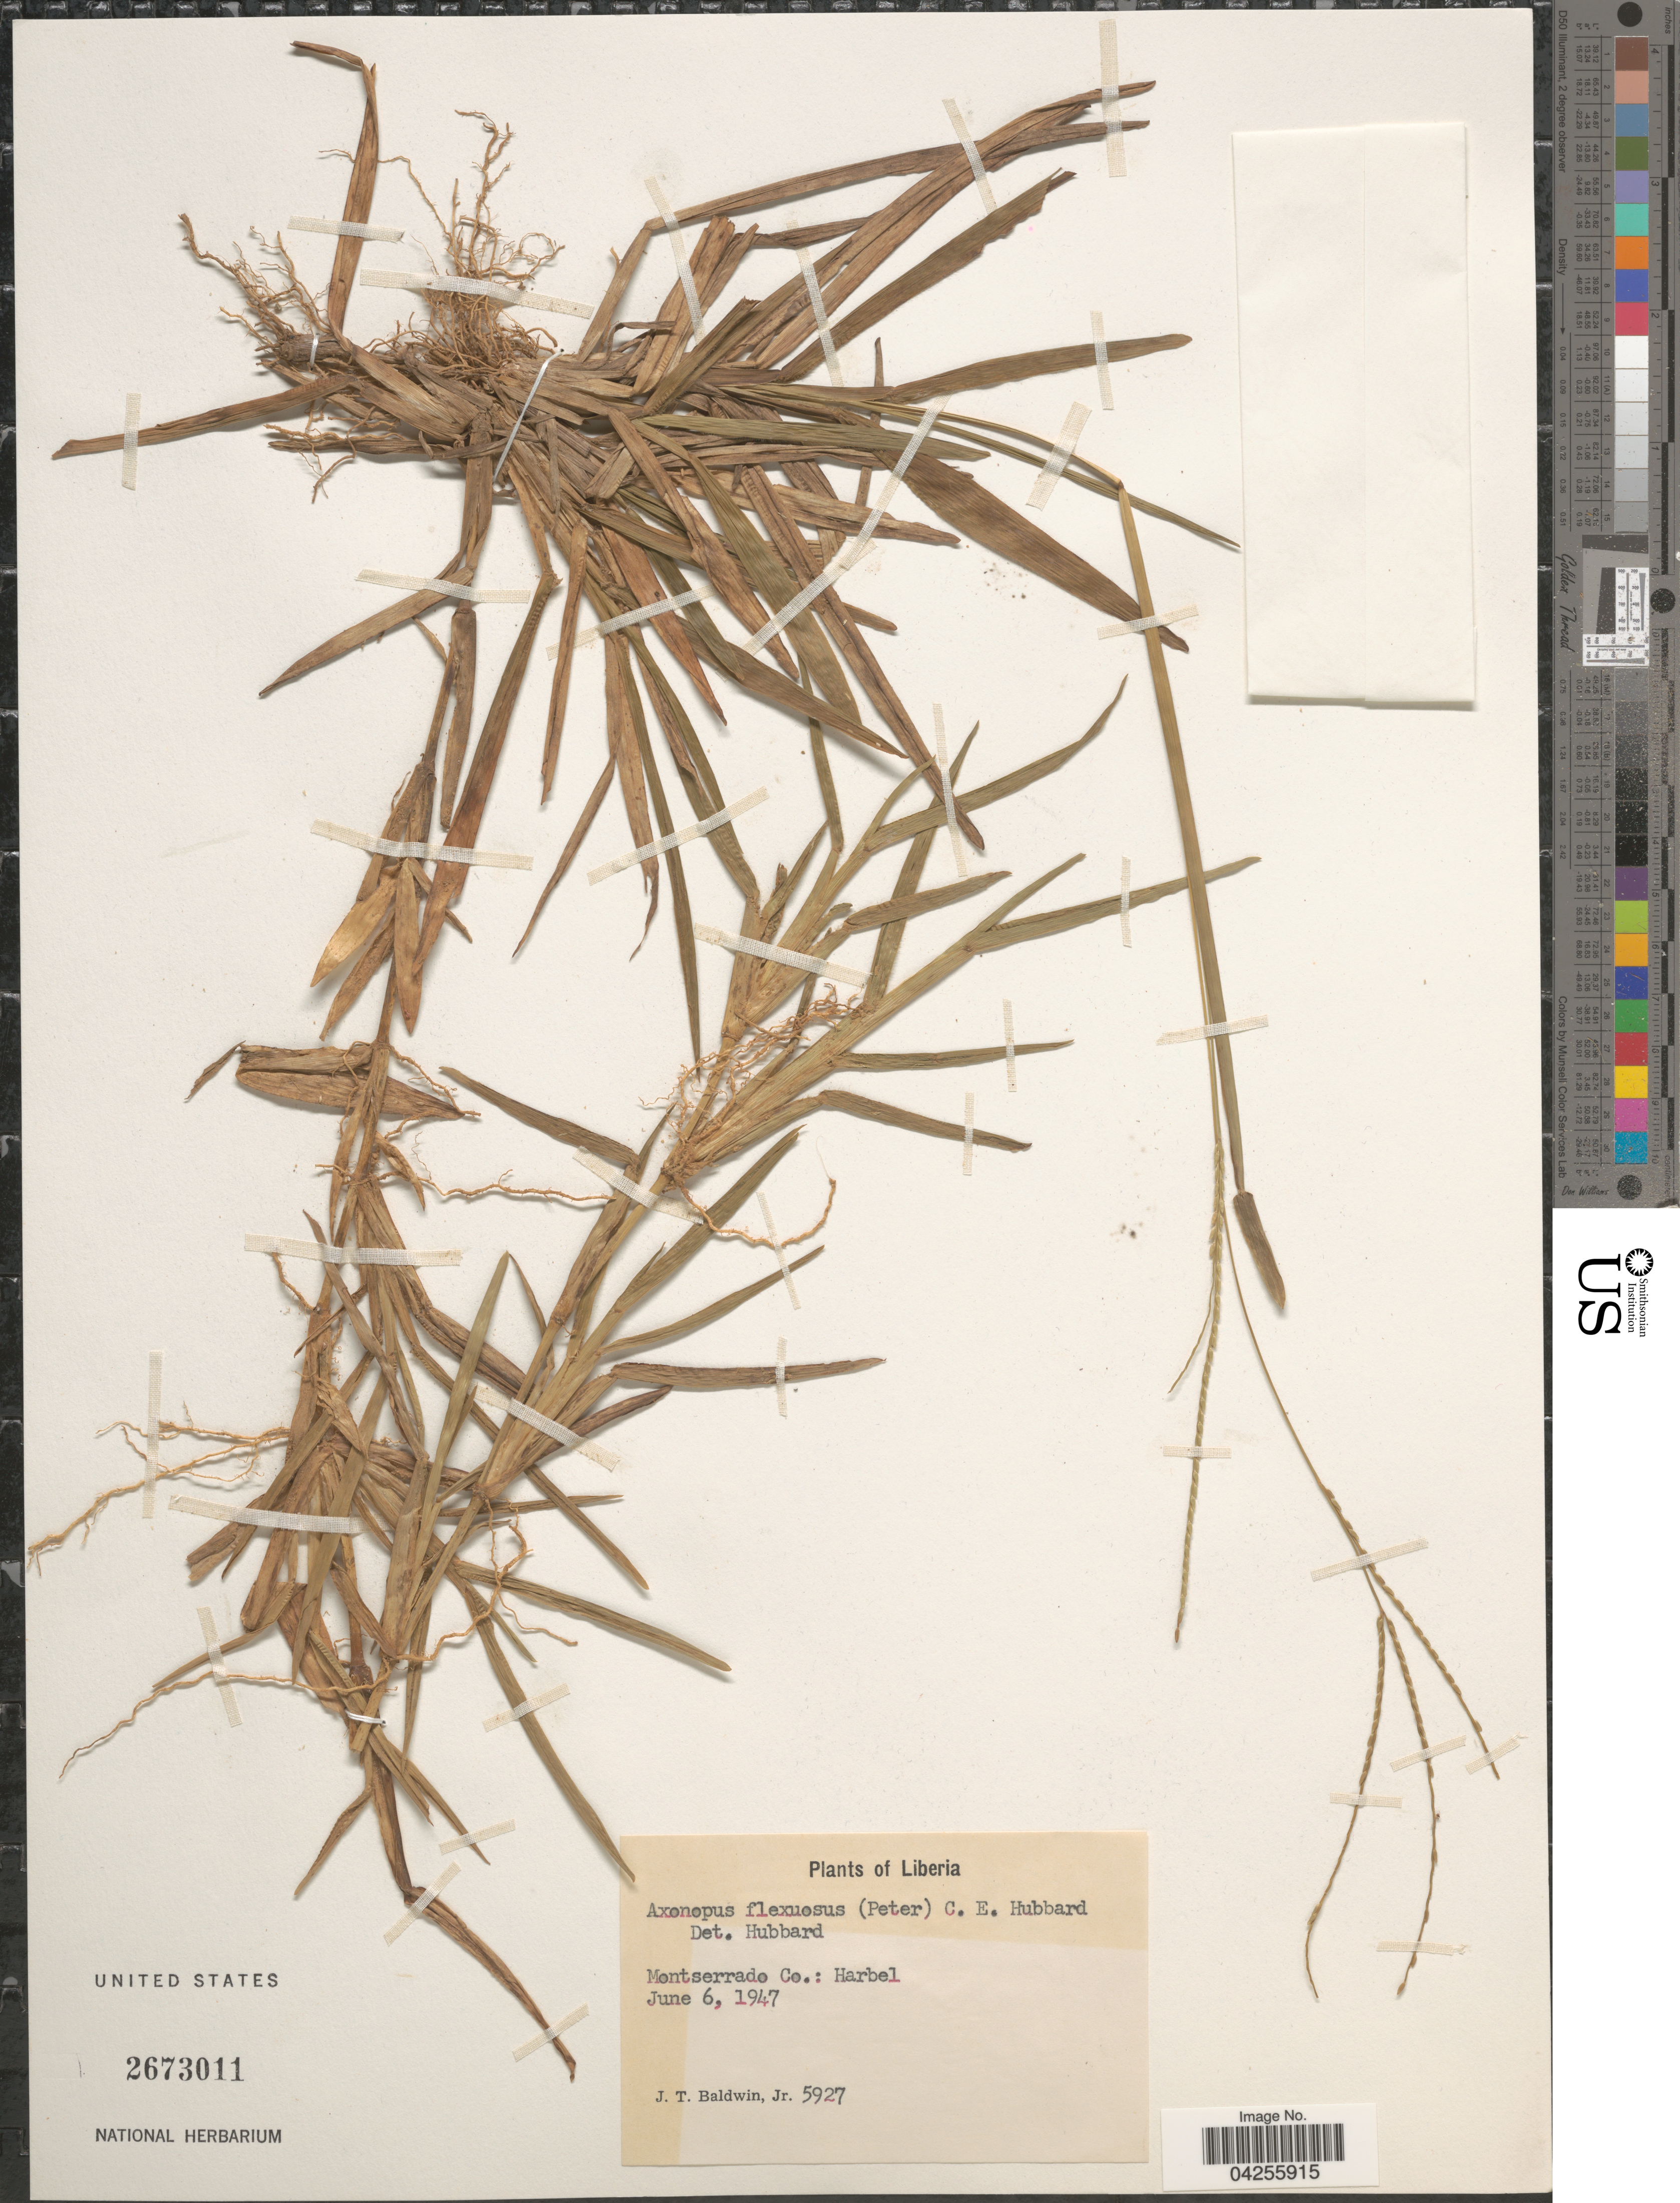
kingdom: Plantae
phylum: Tracheophyta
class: Liliopsida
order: Poales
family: Poaceae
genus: Axonopus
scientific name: Axonopus flexuosus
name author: (Peter) C. E. Hubb.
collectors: J. T. Baldwin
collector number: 5927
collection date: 1947-06-06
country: Liberia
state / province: Montserrado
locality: Montserrado Co.: Harbel.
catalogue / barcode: US 2673011